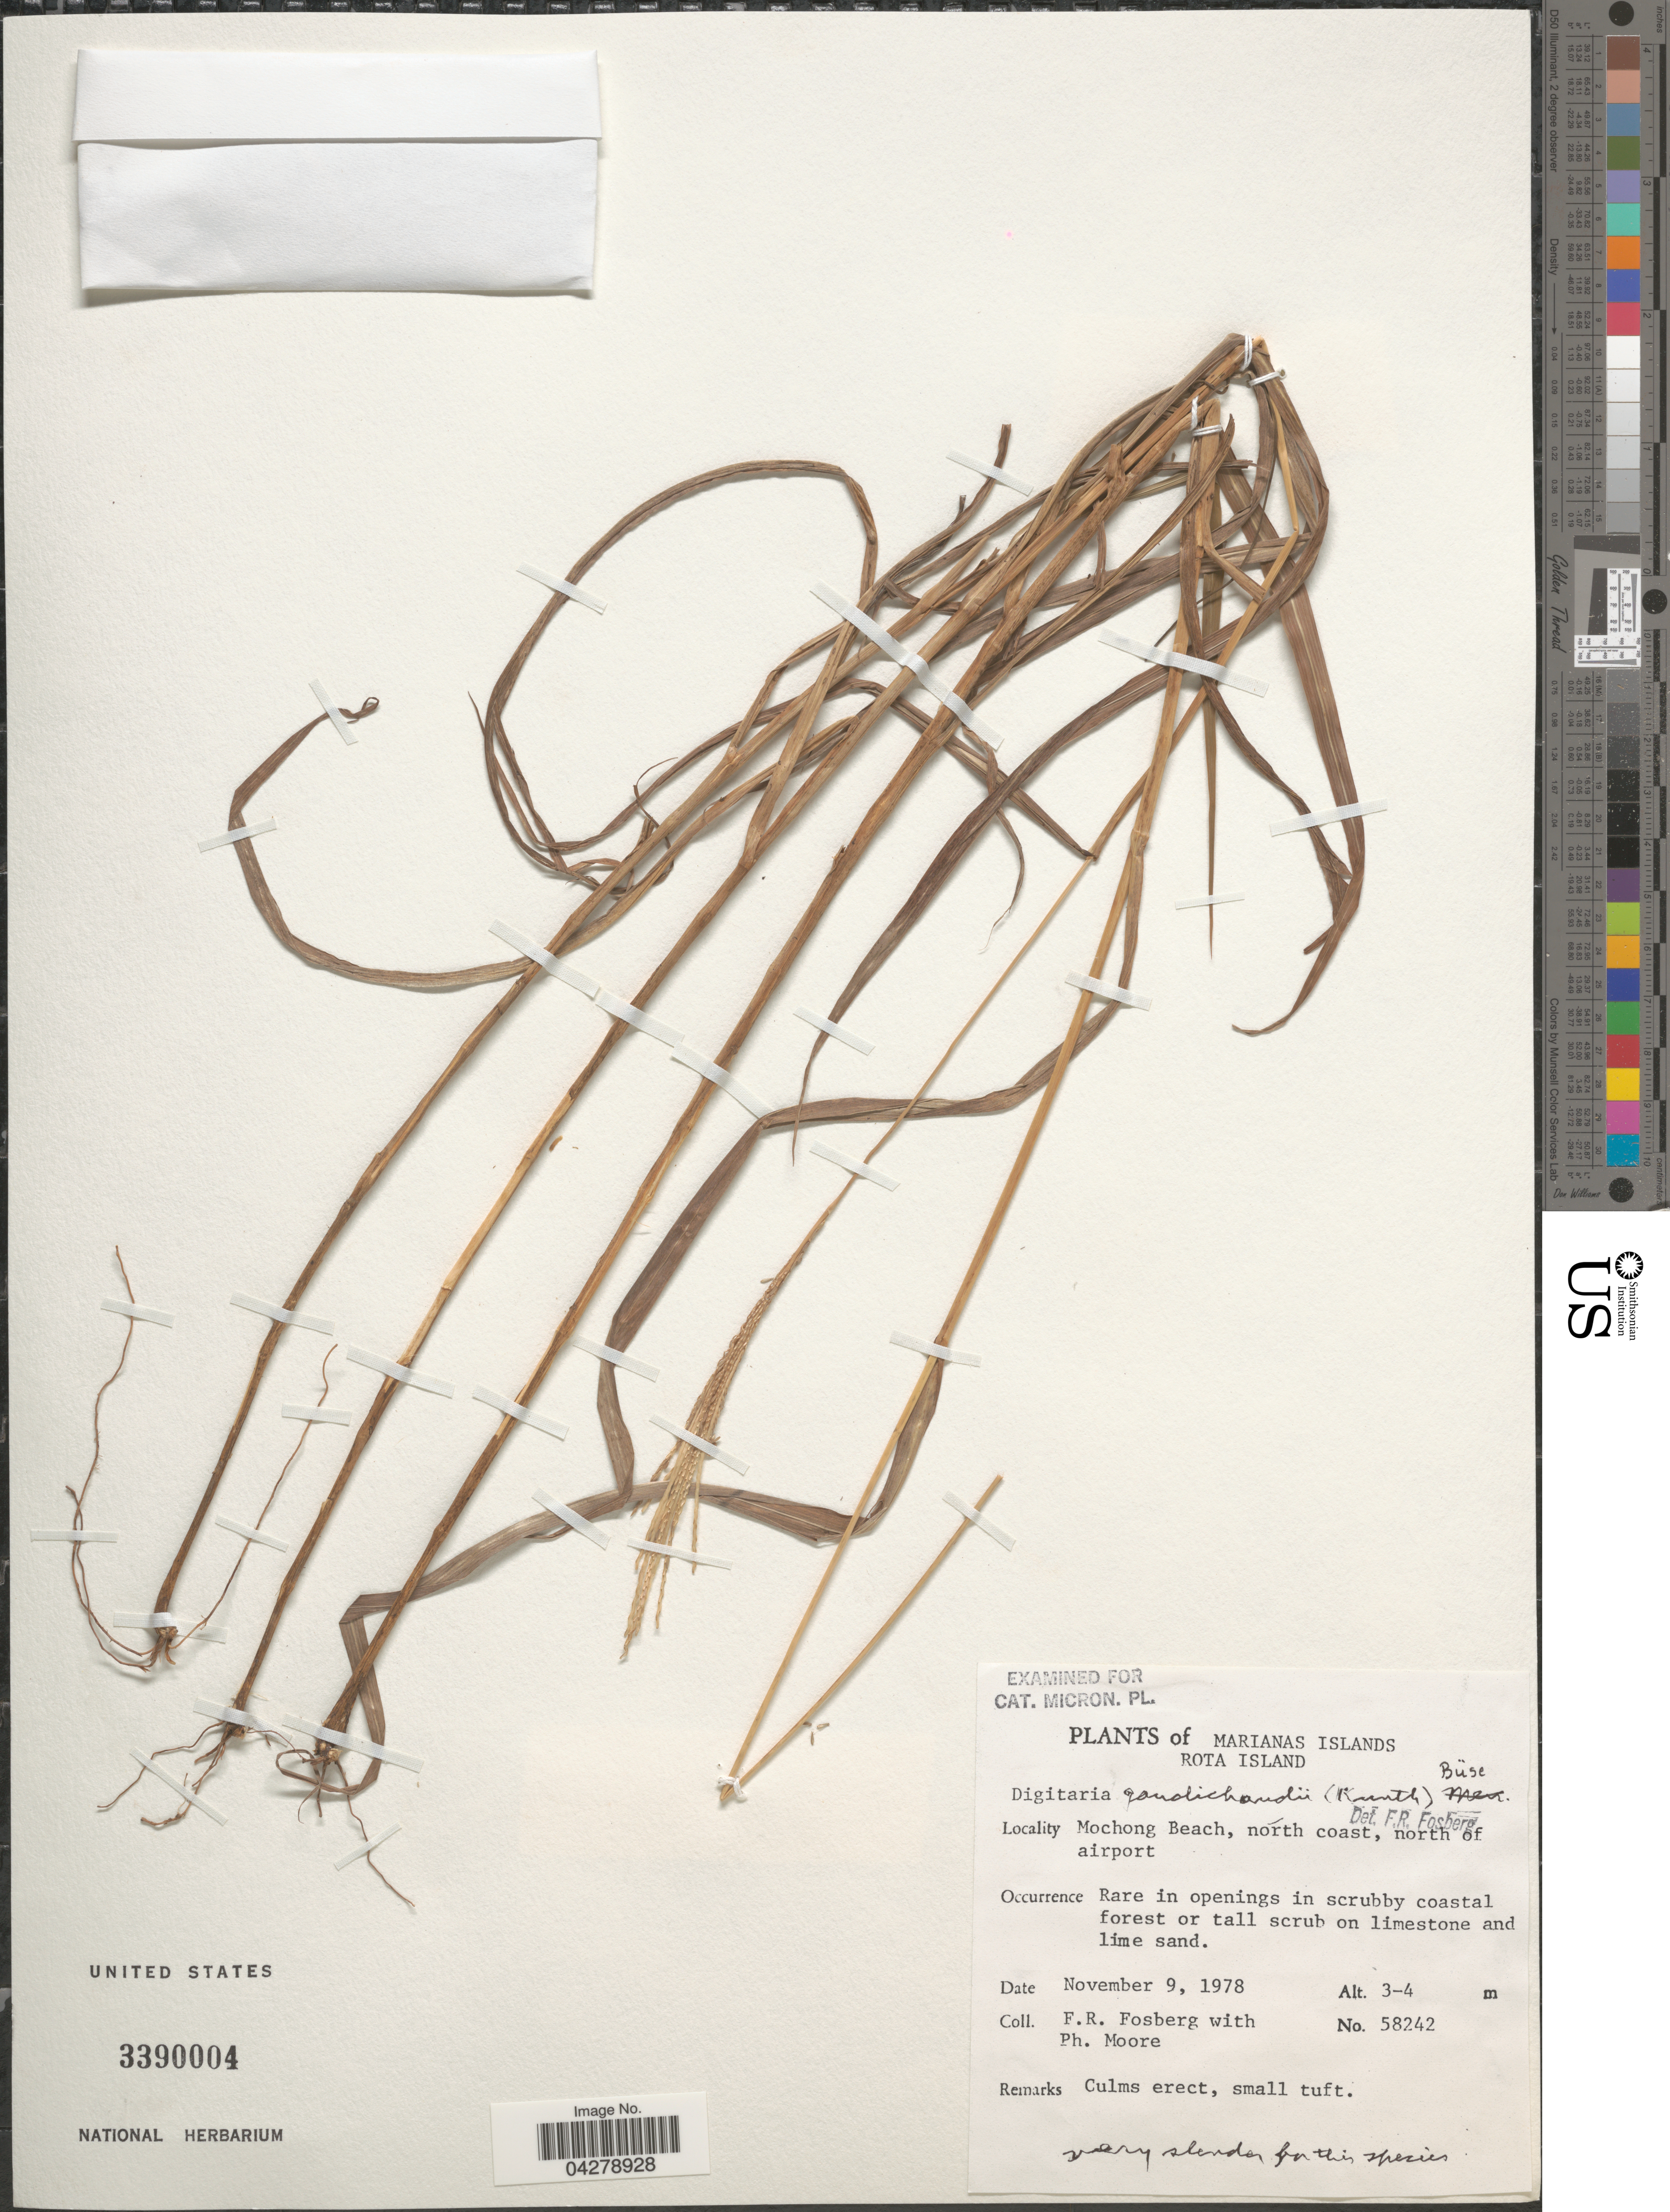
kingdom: Plantae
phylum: Tracheophyta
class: Liliopsida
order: Poales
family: Poaceae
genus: Digitaria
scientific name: Digitaria gaudichaudii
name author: (Kunth) Ham.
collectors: F. R. Fosberg & P. Moore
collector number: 58242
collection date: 1978-11-09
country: Northern Mariana Islands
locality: Marianas Islands. Rota Island. Mochong Beach, north coast, north of airport. Rare in openings in scrubby coastal forest or tall scrub on limestone and lime sand.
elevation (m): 3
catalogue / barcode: US 3390004